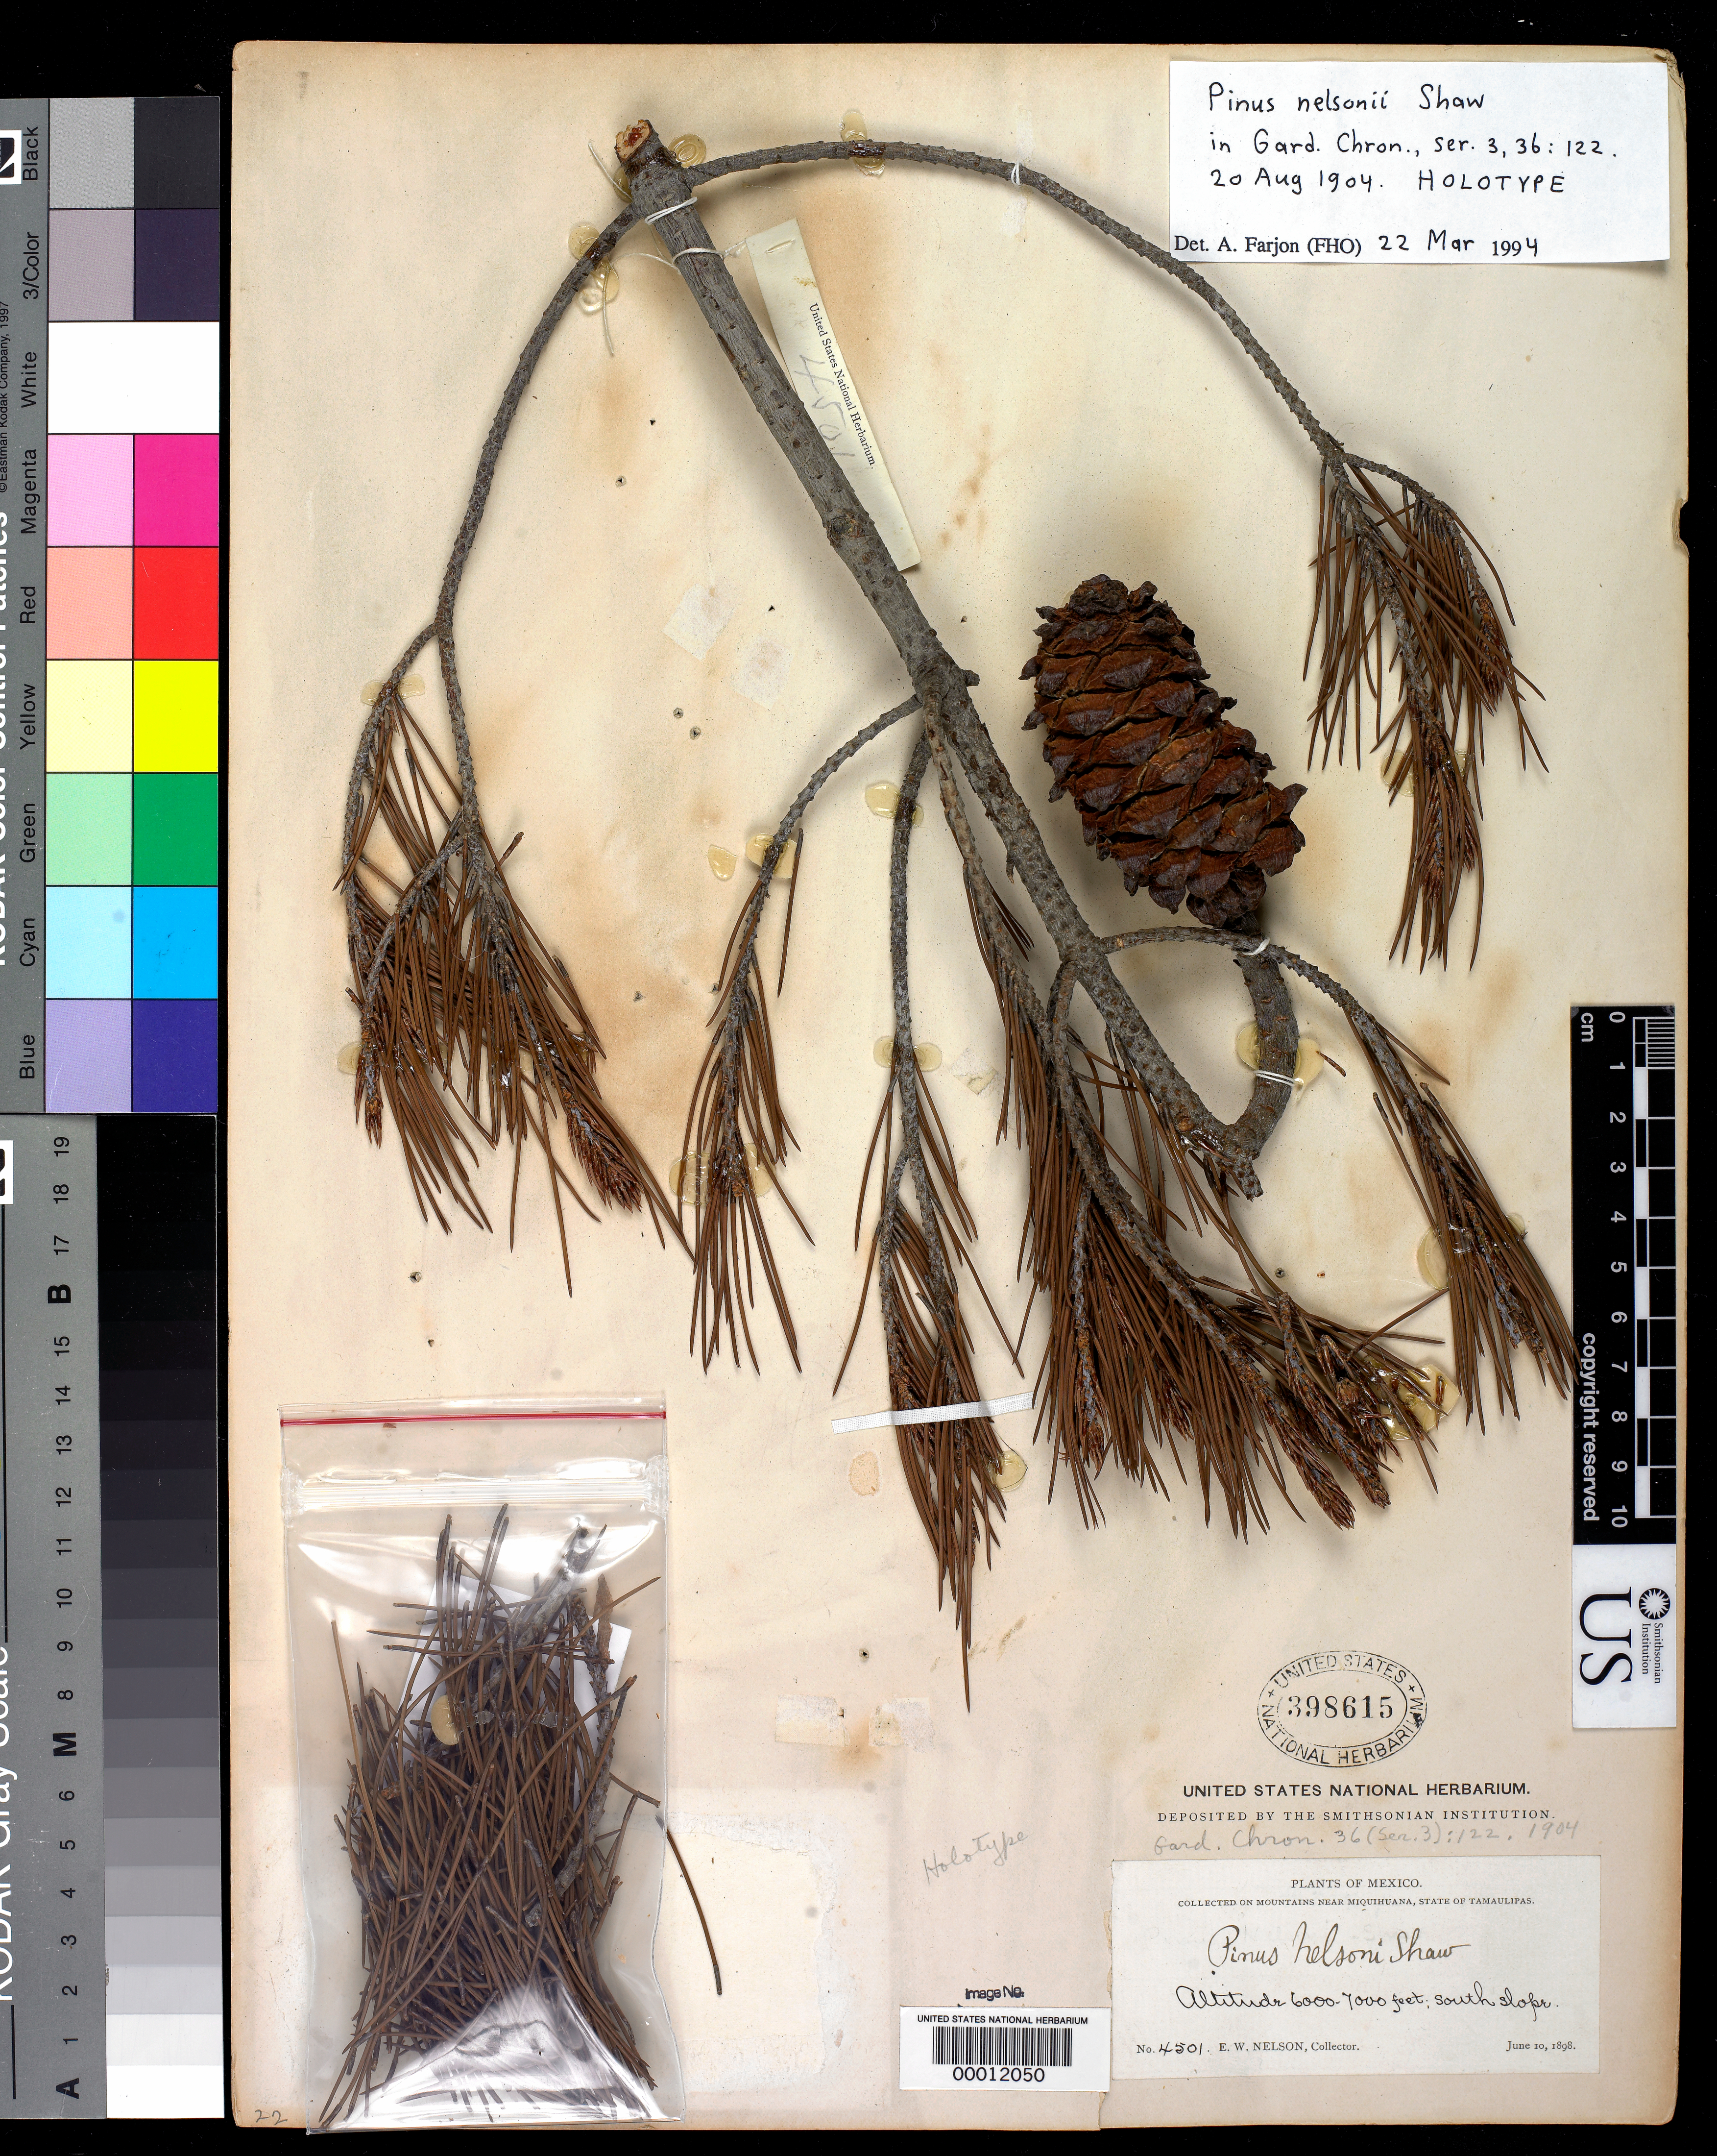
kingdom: Plantae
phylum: Tracheophyta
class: Pinopsida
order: Pinales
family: Pinaceae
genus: Pinus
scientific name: Pinus nelsonii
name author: Shaw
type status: Holotype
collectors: E. W. Nelson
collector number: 4501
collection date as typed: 10 Jun 1898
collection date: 1898-06-10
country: Mexico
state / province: Tamaulipas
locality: Miquihuana.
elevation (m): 1829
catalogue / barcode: US 398615